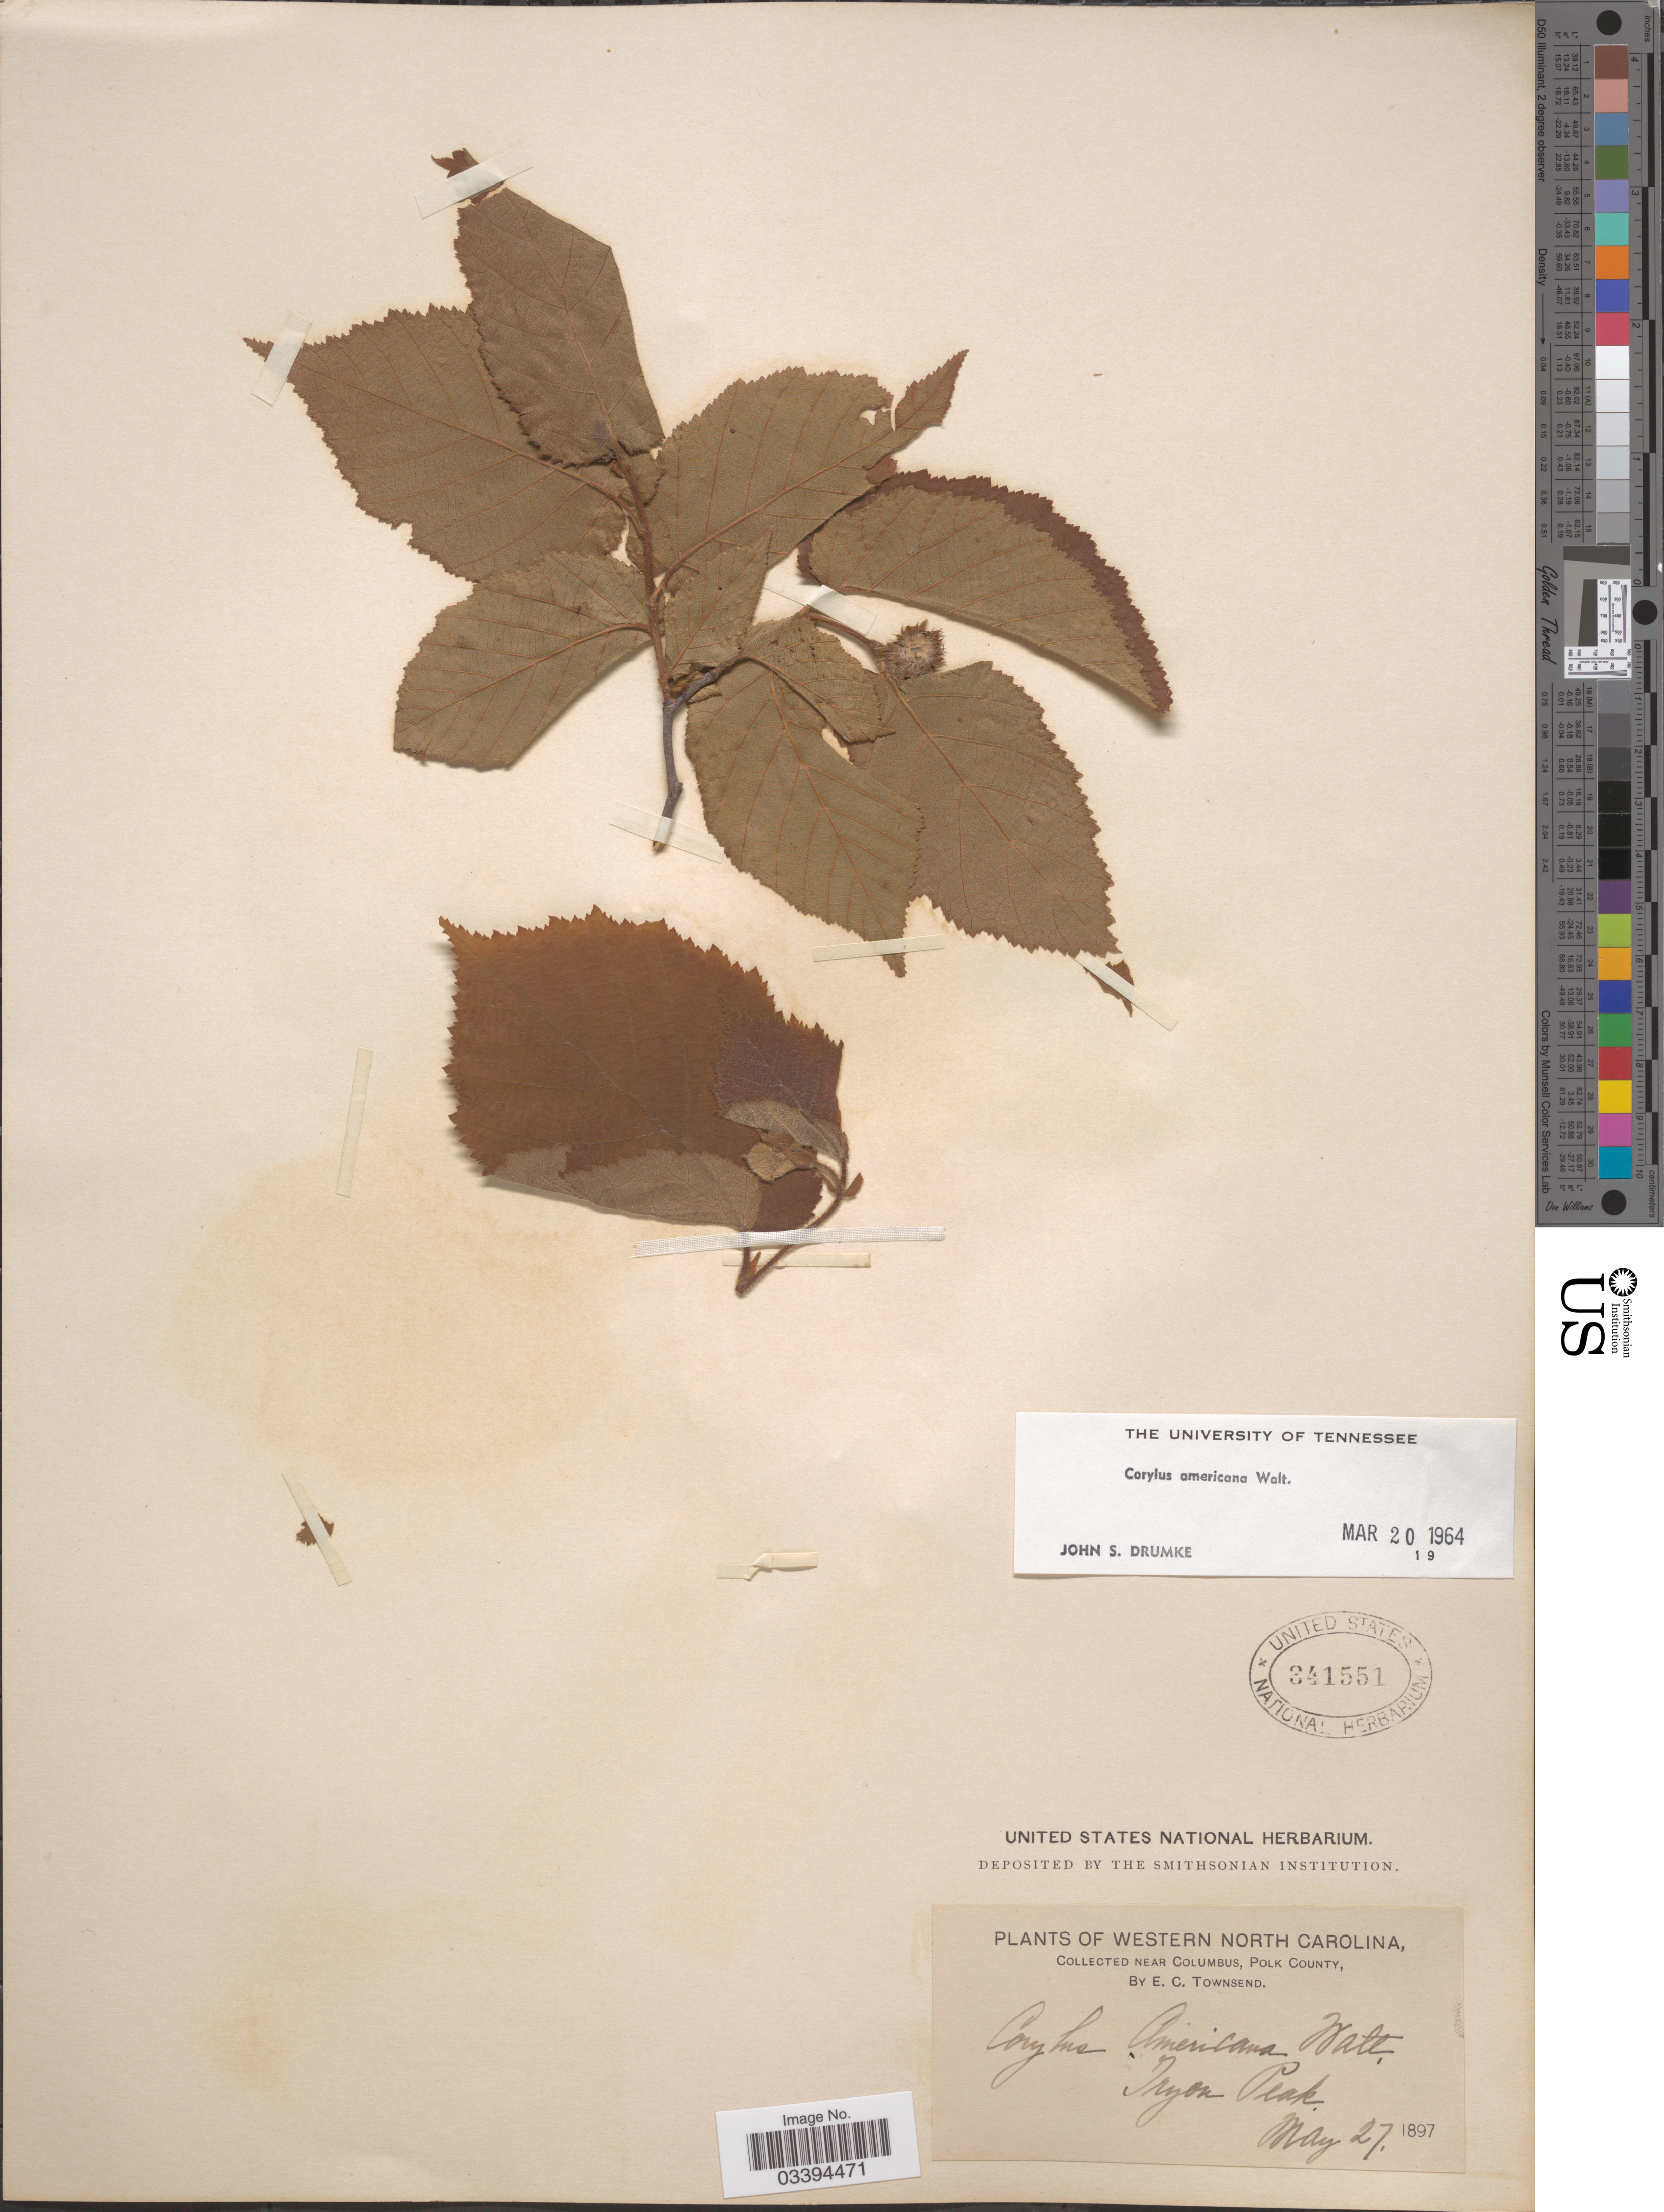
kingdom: Plantae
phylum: Tracheophyta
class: Magnoliopsida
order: Fagales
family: Betulaceae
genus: Corylus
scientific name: Corylus americana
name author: Walter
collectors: E. C. Townsend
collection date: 1897-05-27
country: United States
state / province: North Carolina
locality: Western North Carolina, near Columbus, Polk County. Tryon Peak.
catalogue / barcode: US 341551